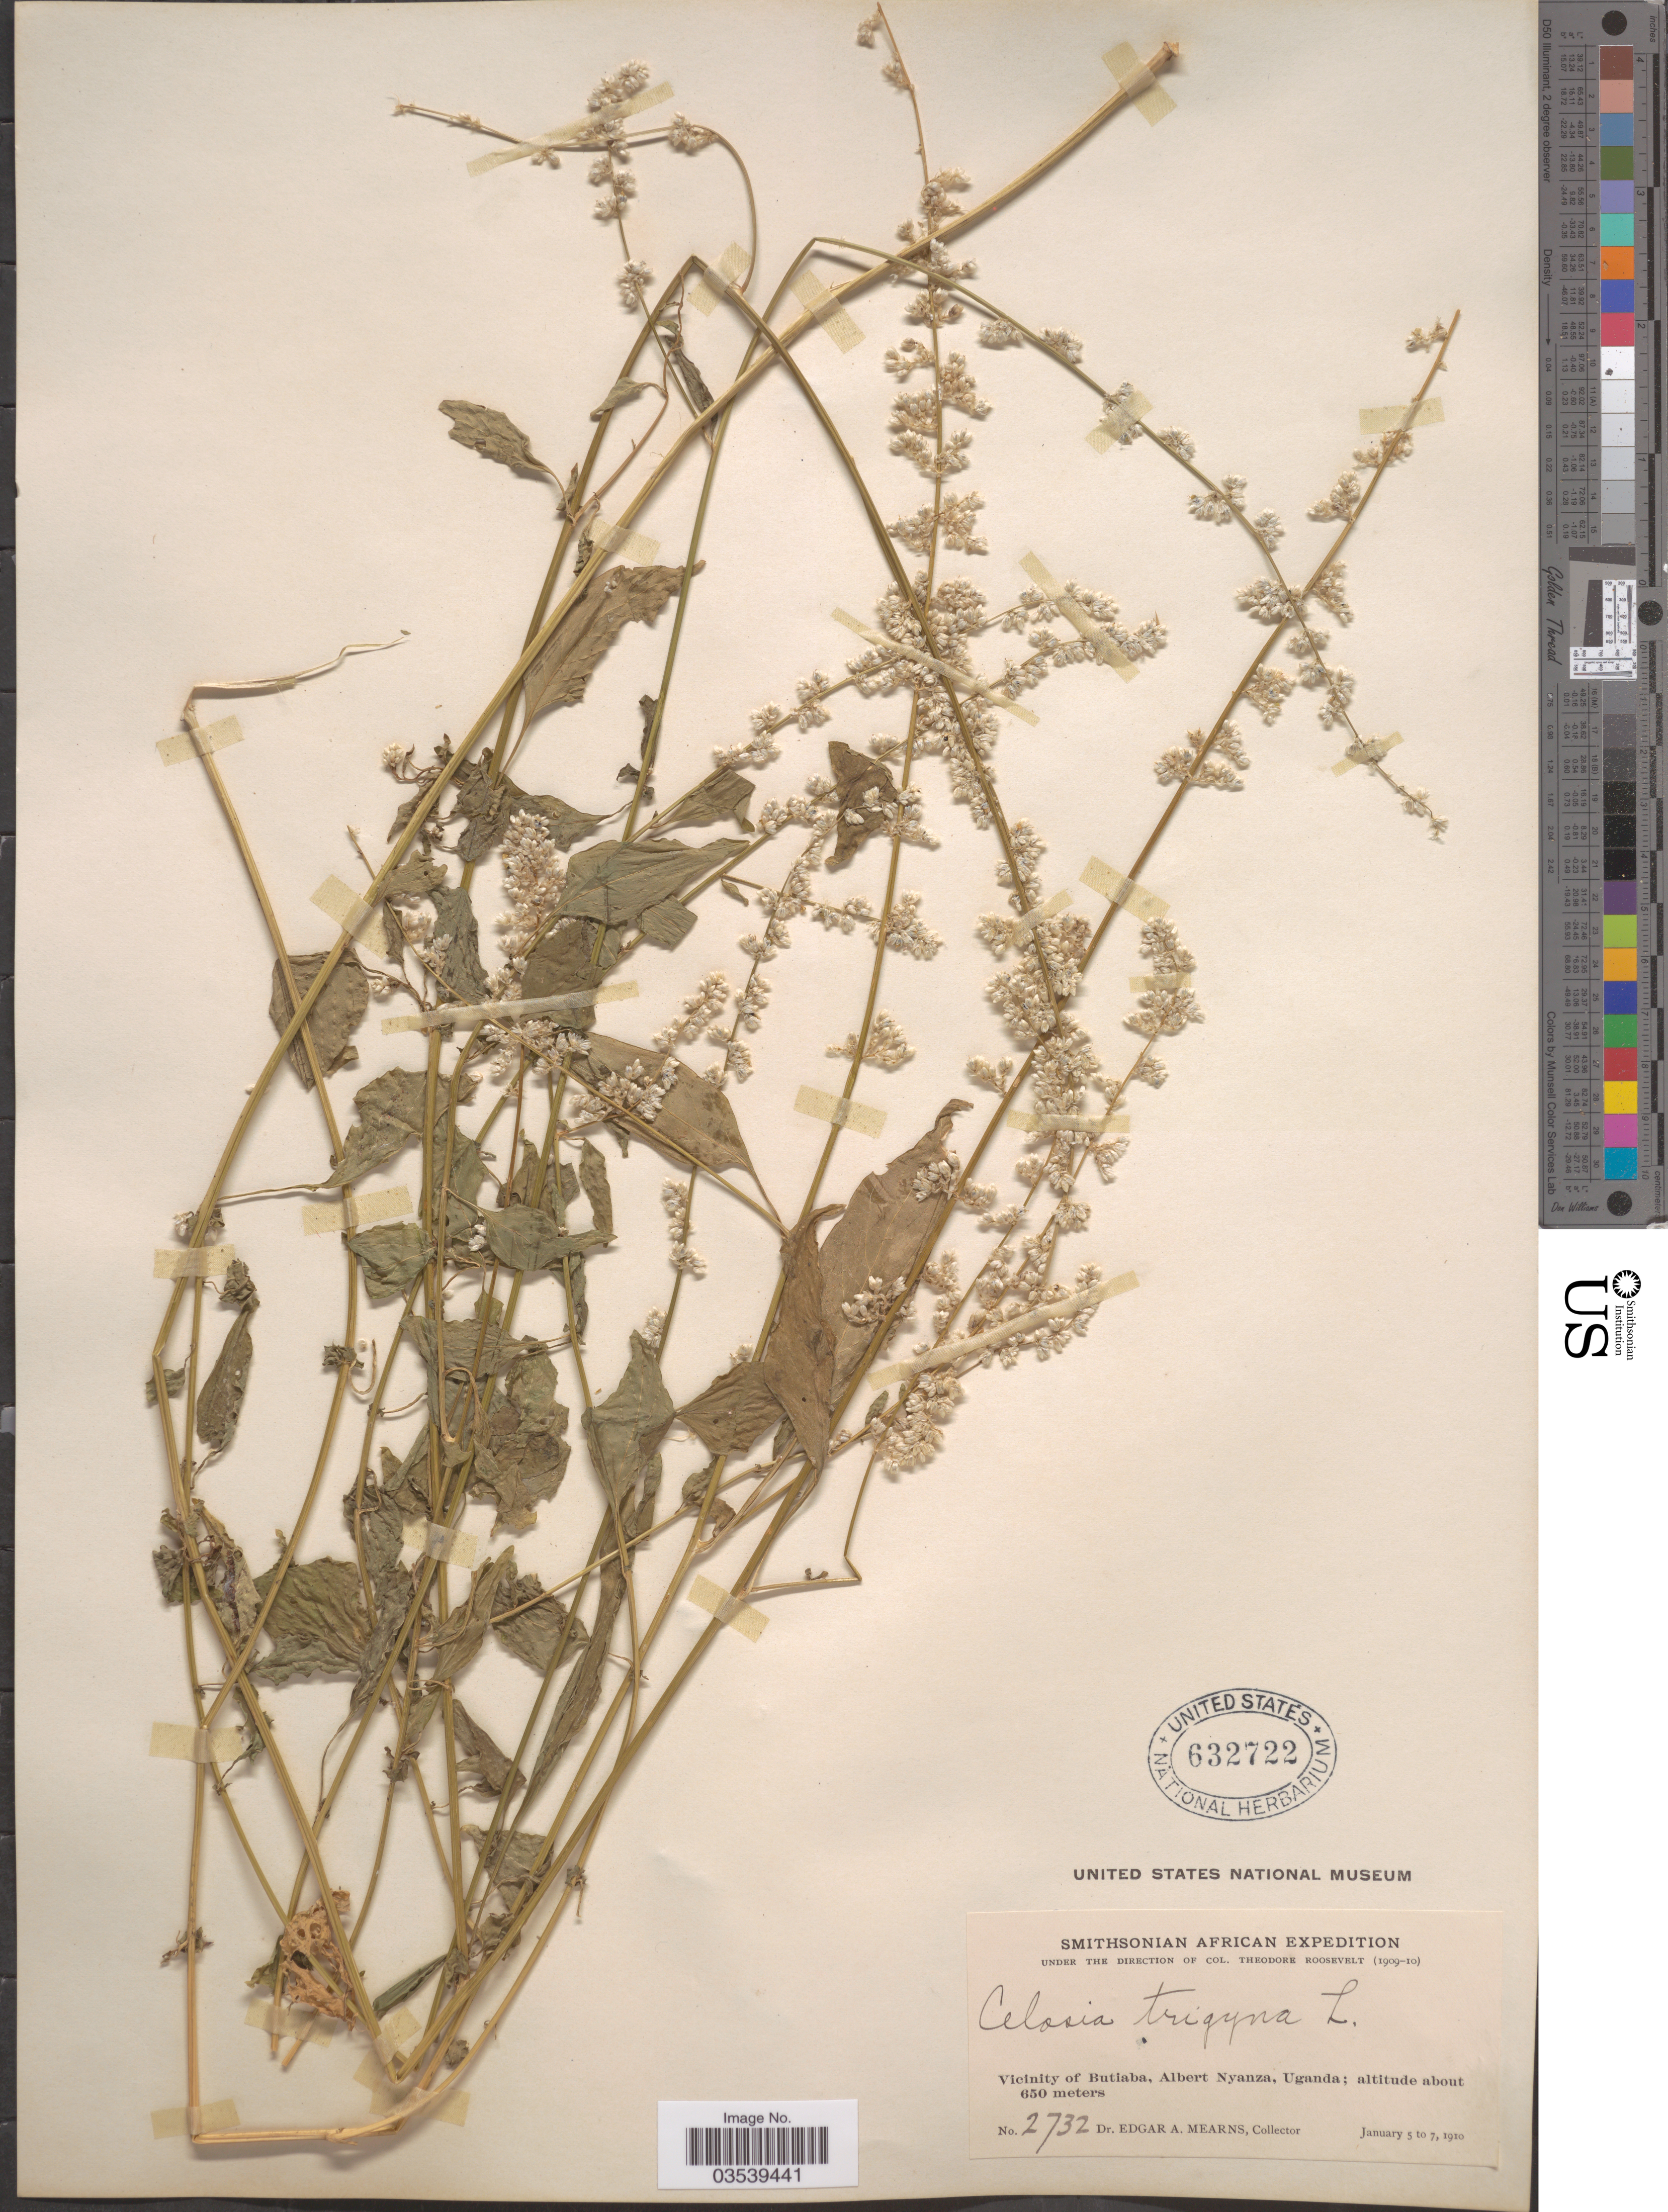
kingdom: Plantae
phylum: Tracheophyta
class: Magnoliopsida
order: Caryophyllales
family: Amaranthaceae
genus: Celosia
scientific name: Celosia trigyna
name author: L.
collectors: E. A. Mearns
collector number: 2732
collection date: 1910-01-05/1910-01-07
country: Uganda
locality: Vicinity of Butiaba, Albert Nyanza.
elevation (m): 650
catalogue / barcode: US 632722